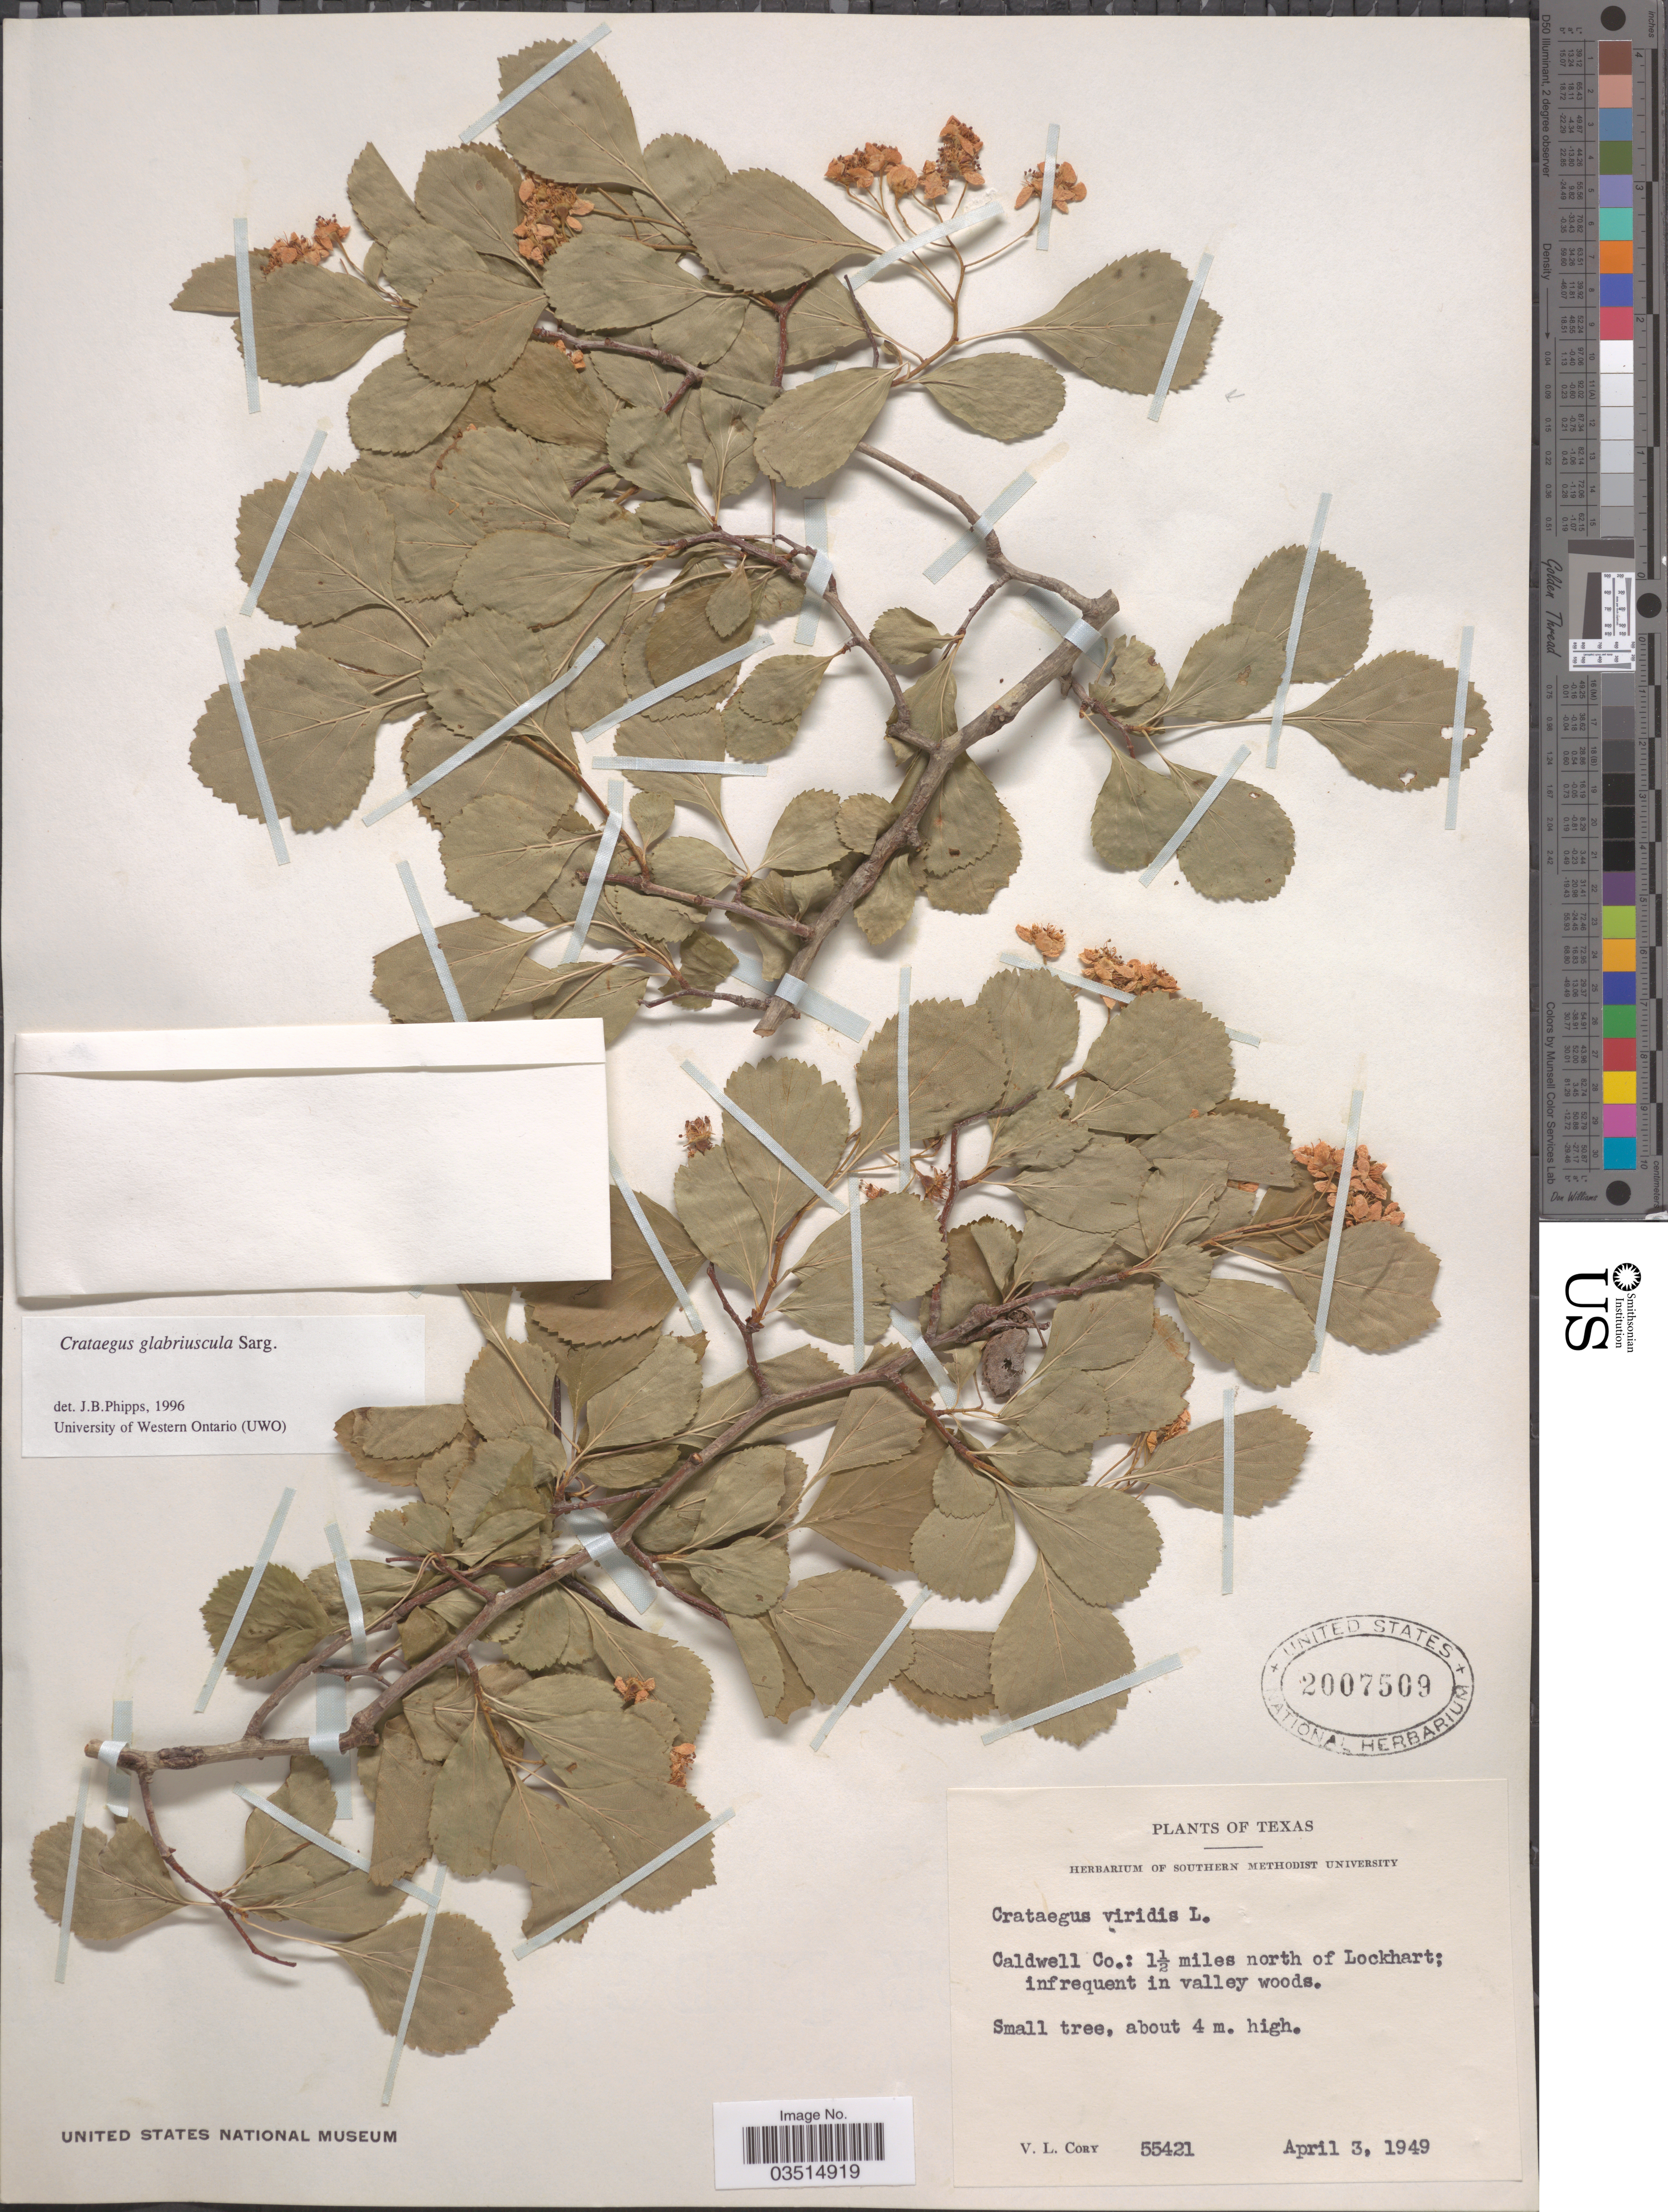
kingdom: Plantae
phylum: Tracheophyta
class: Magnoliopsida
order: Rosales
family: Rosaceae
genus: Crataegus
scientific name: Crataegus glabriuscula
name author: Sarg.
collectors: V. Cory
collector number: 55421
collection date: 1949-04-03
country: United States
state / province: Texas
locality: Caldwell Co.: 1½ miles north of Lockhart.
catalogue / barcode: US 2007509